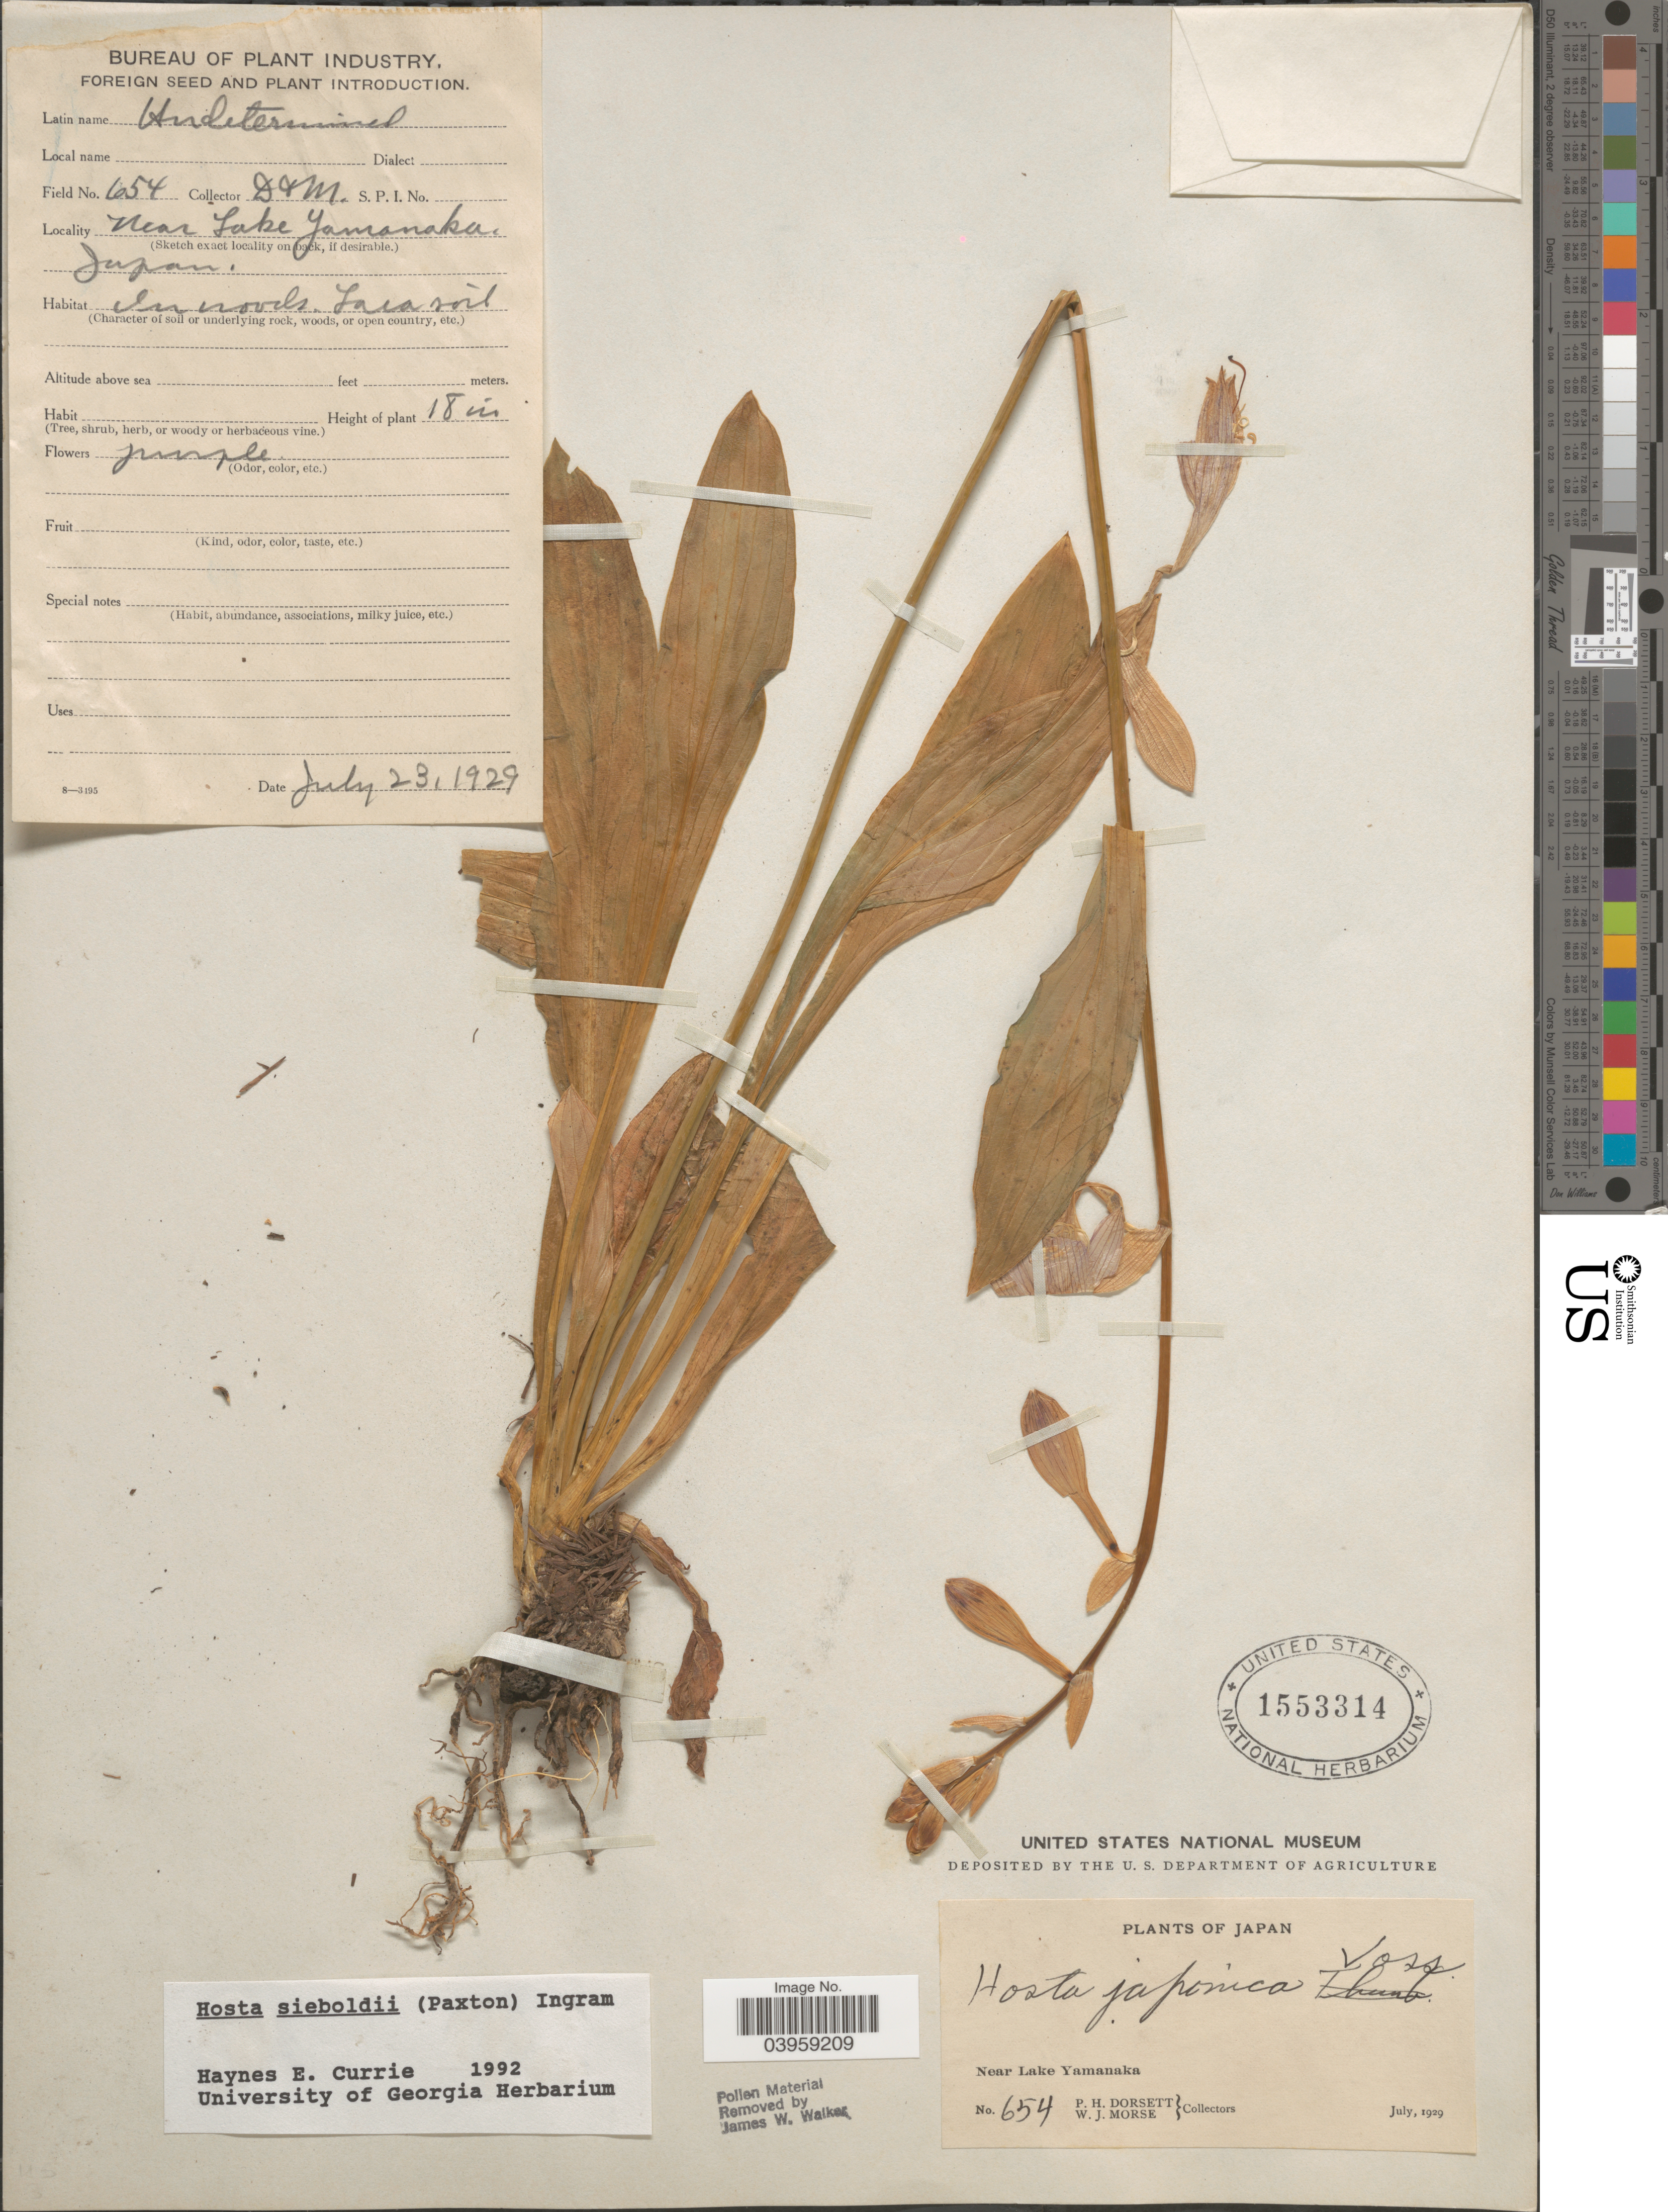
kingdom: Plantae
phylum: Tracheophyta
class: Liliopsida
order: Asparagales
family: Asparagaceae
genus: Hosta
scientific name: Hosta sieboldii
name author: (Paxton) J.W. Ingram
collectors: P. H. Dorsett & W. J. Morse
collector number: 654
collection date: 1929-07-23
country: Japan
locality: Near Lake Yamanaka.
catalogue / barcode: US 1553314